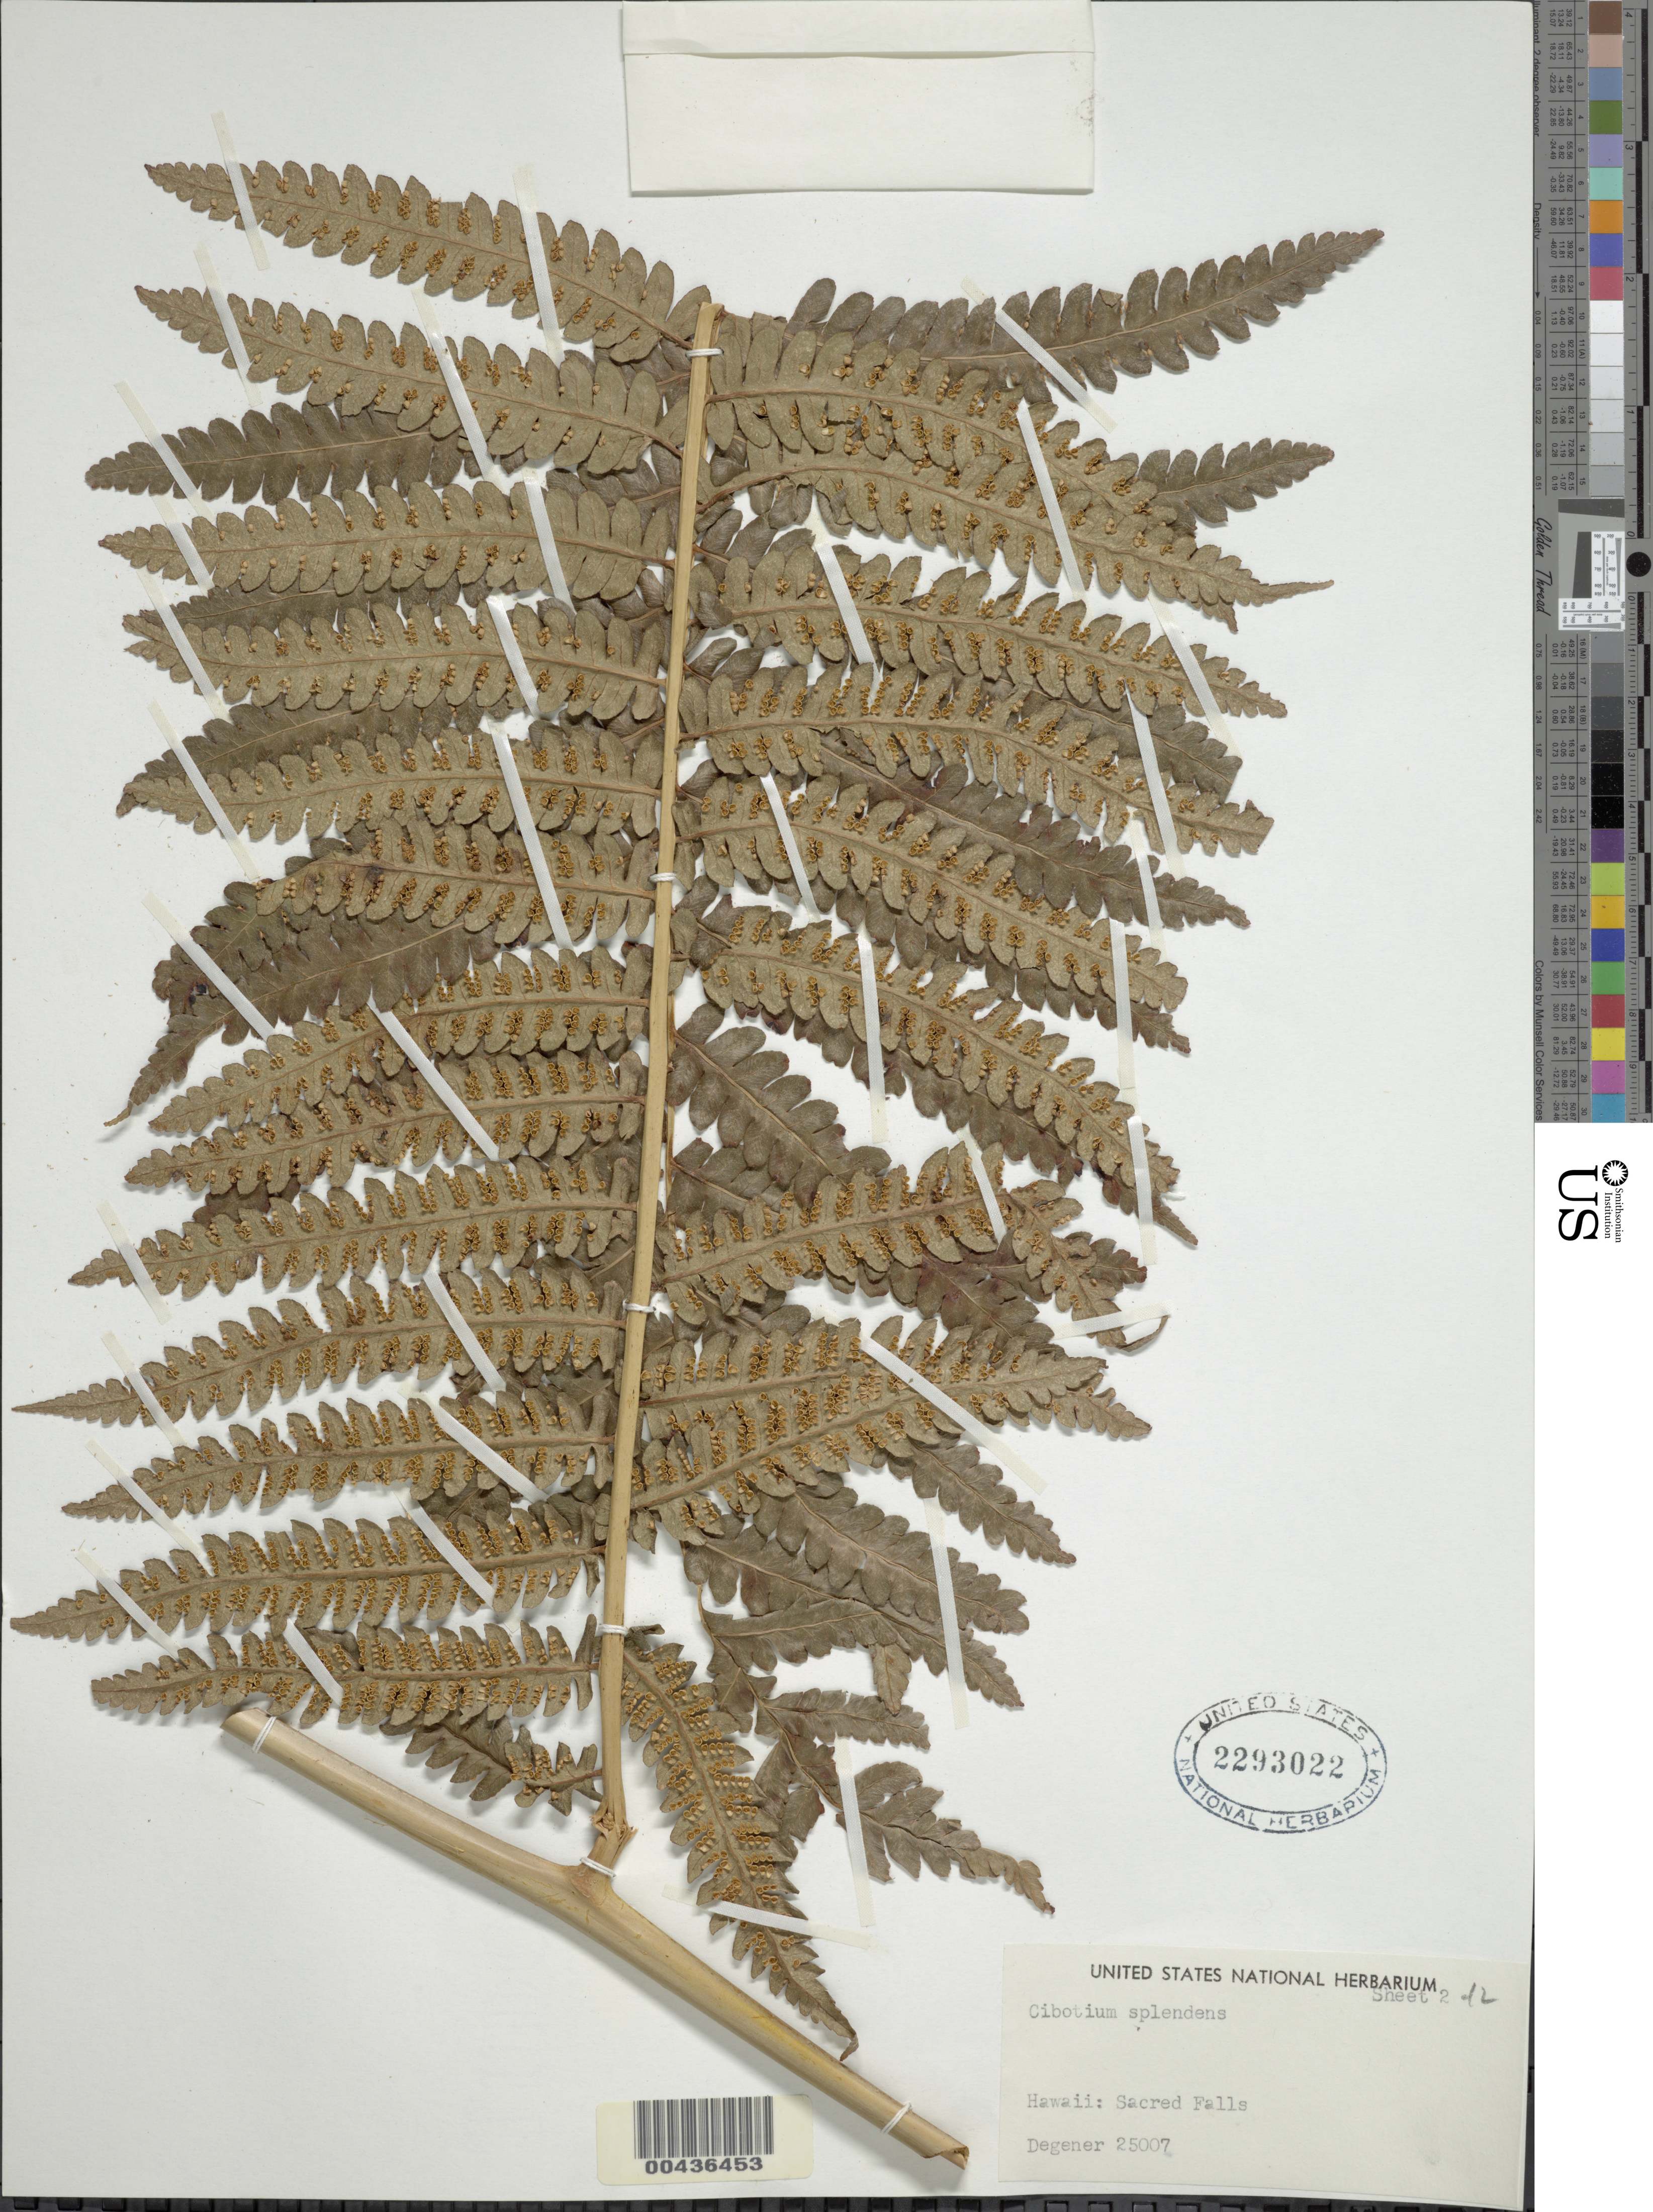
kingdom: Plantae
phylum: Tracheophyta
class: Polypodiopsida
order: Cyatheales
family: Cibotiaceae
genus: Cibotium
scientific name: Cibotium chamissoi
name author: Kaulf.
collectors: O. Degener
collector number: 25007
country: United States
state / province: Hawaii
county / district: Hawaii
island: Hawaii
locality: Sacred Falls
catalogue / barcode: US 2293022